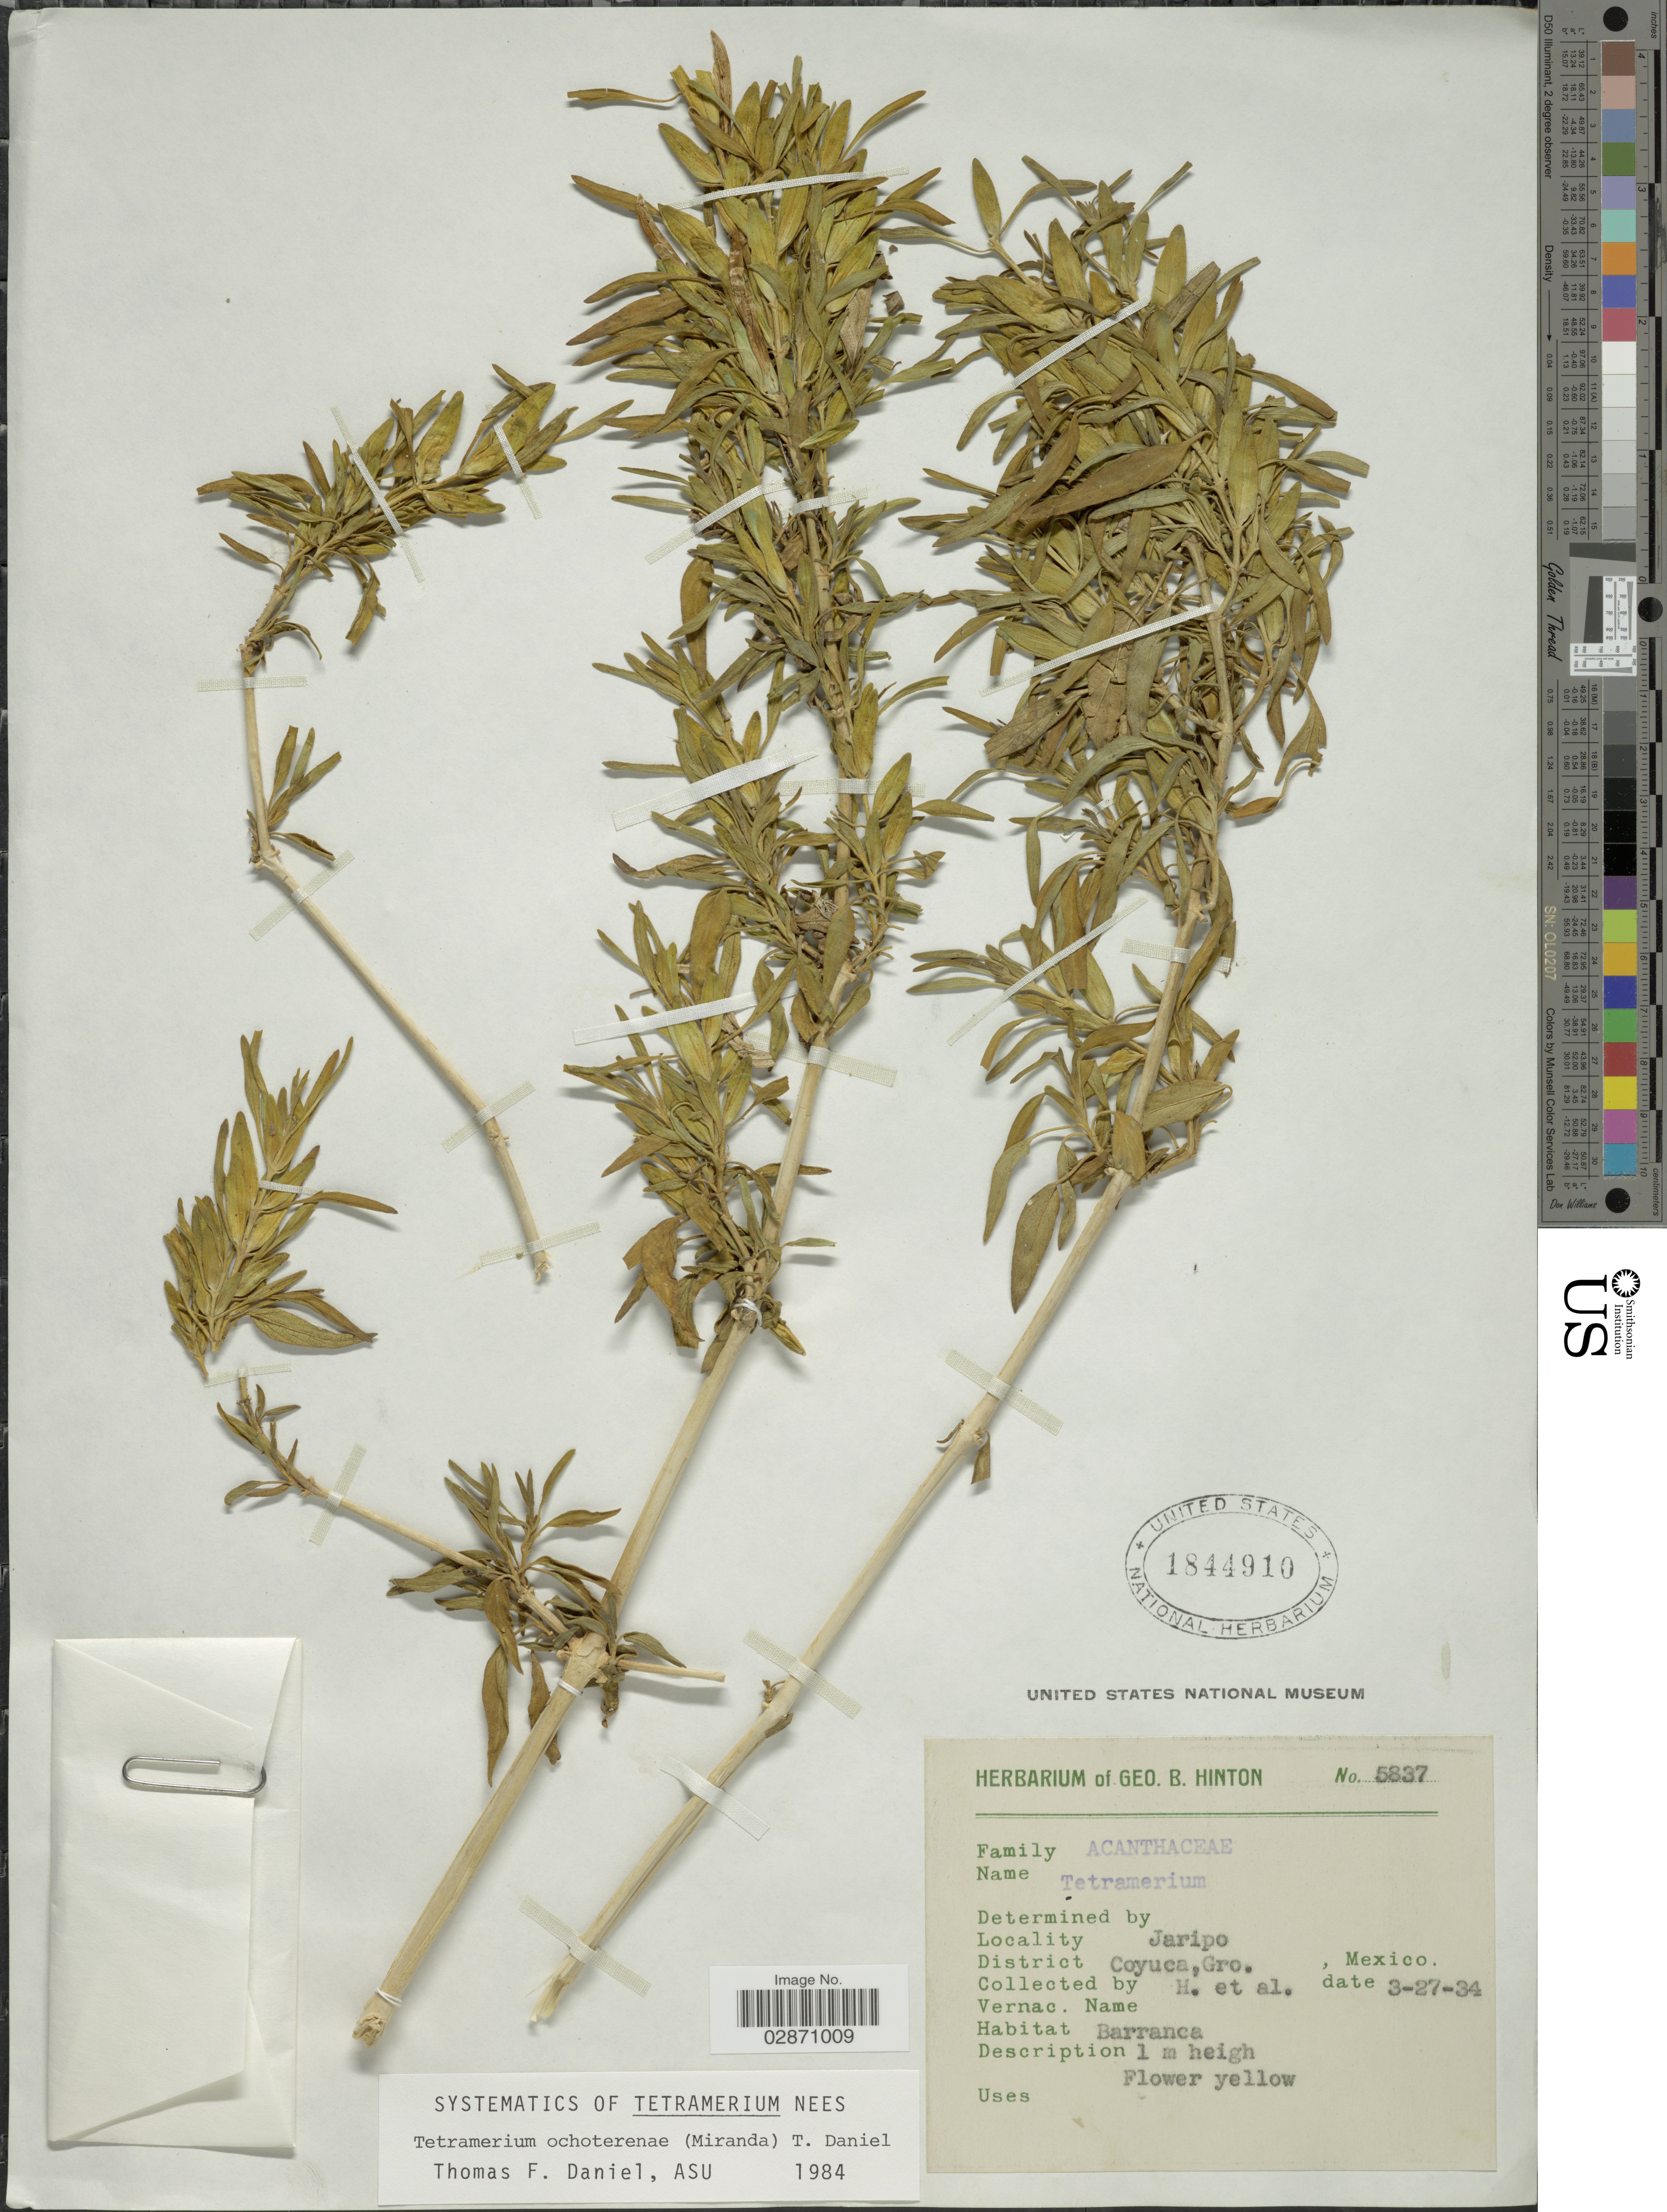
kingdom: Plantae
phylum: Tracheophyta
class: Magnoliopsida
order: Lamiales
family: Acanthaceae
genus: Tetramerium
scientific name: Tetramerium ochoterenae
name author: (Miranda) T.F. Daniel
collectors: G. B. Hinton & et al.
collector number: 5837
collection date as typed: Transcribed d/m/y: 27/3/34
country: Mexico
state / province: Guerrero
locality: Jaripo, District Coyuca.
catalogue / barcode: US 1844910